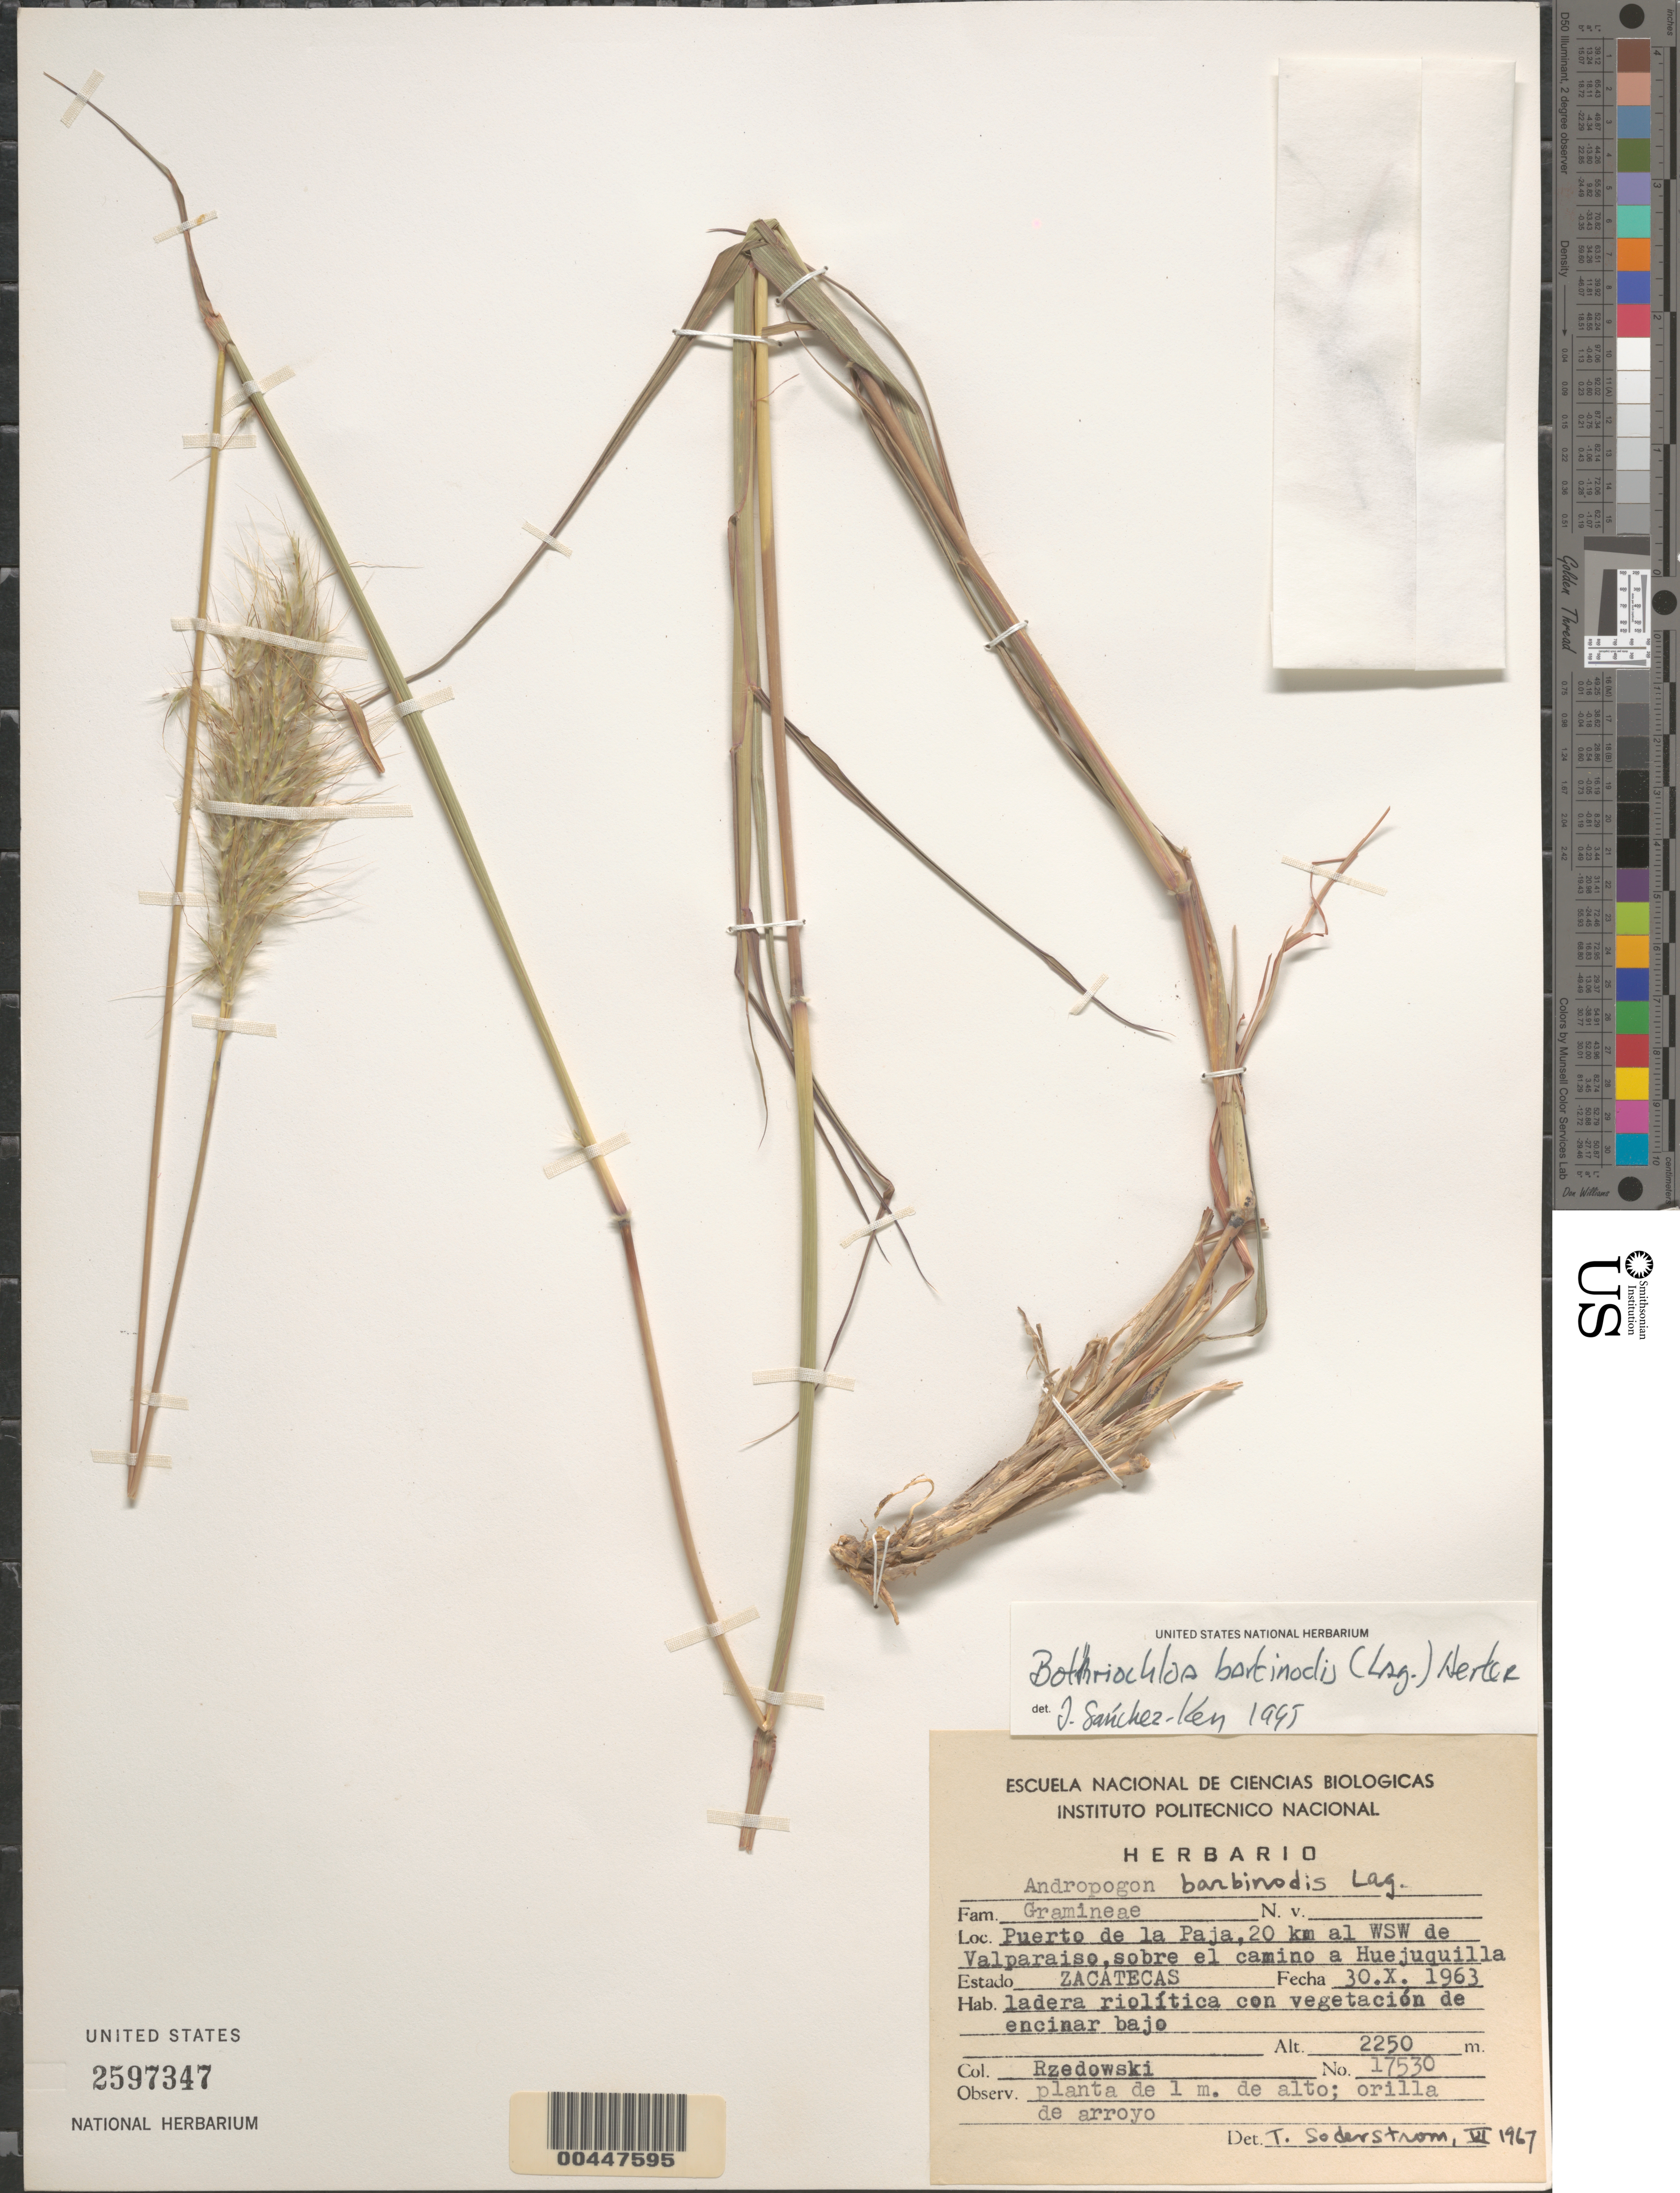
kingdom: Plantae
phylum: Tracheophyta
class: Liliopsida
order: Poales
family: Poaceae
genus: Bothriochloa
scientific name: Bothriochloa barbinodis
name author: (Lag.) Herter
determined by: Sánchez-Ken, J. G.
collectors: J. Rzedowski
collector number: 17530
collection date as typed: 30 Oct 1963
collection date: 1963-10-30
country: Mexico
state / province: Zacatecas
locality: Puerto de la Paja, 20 km al WSW de Valparaiso, sobre el camino a Huejuquilla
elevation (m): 2250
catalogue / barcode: US 2597347